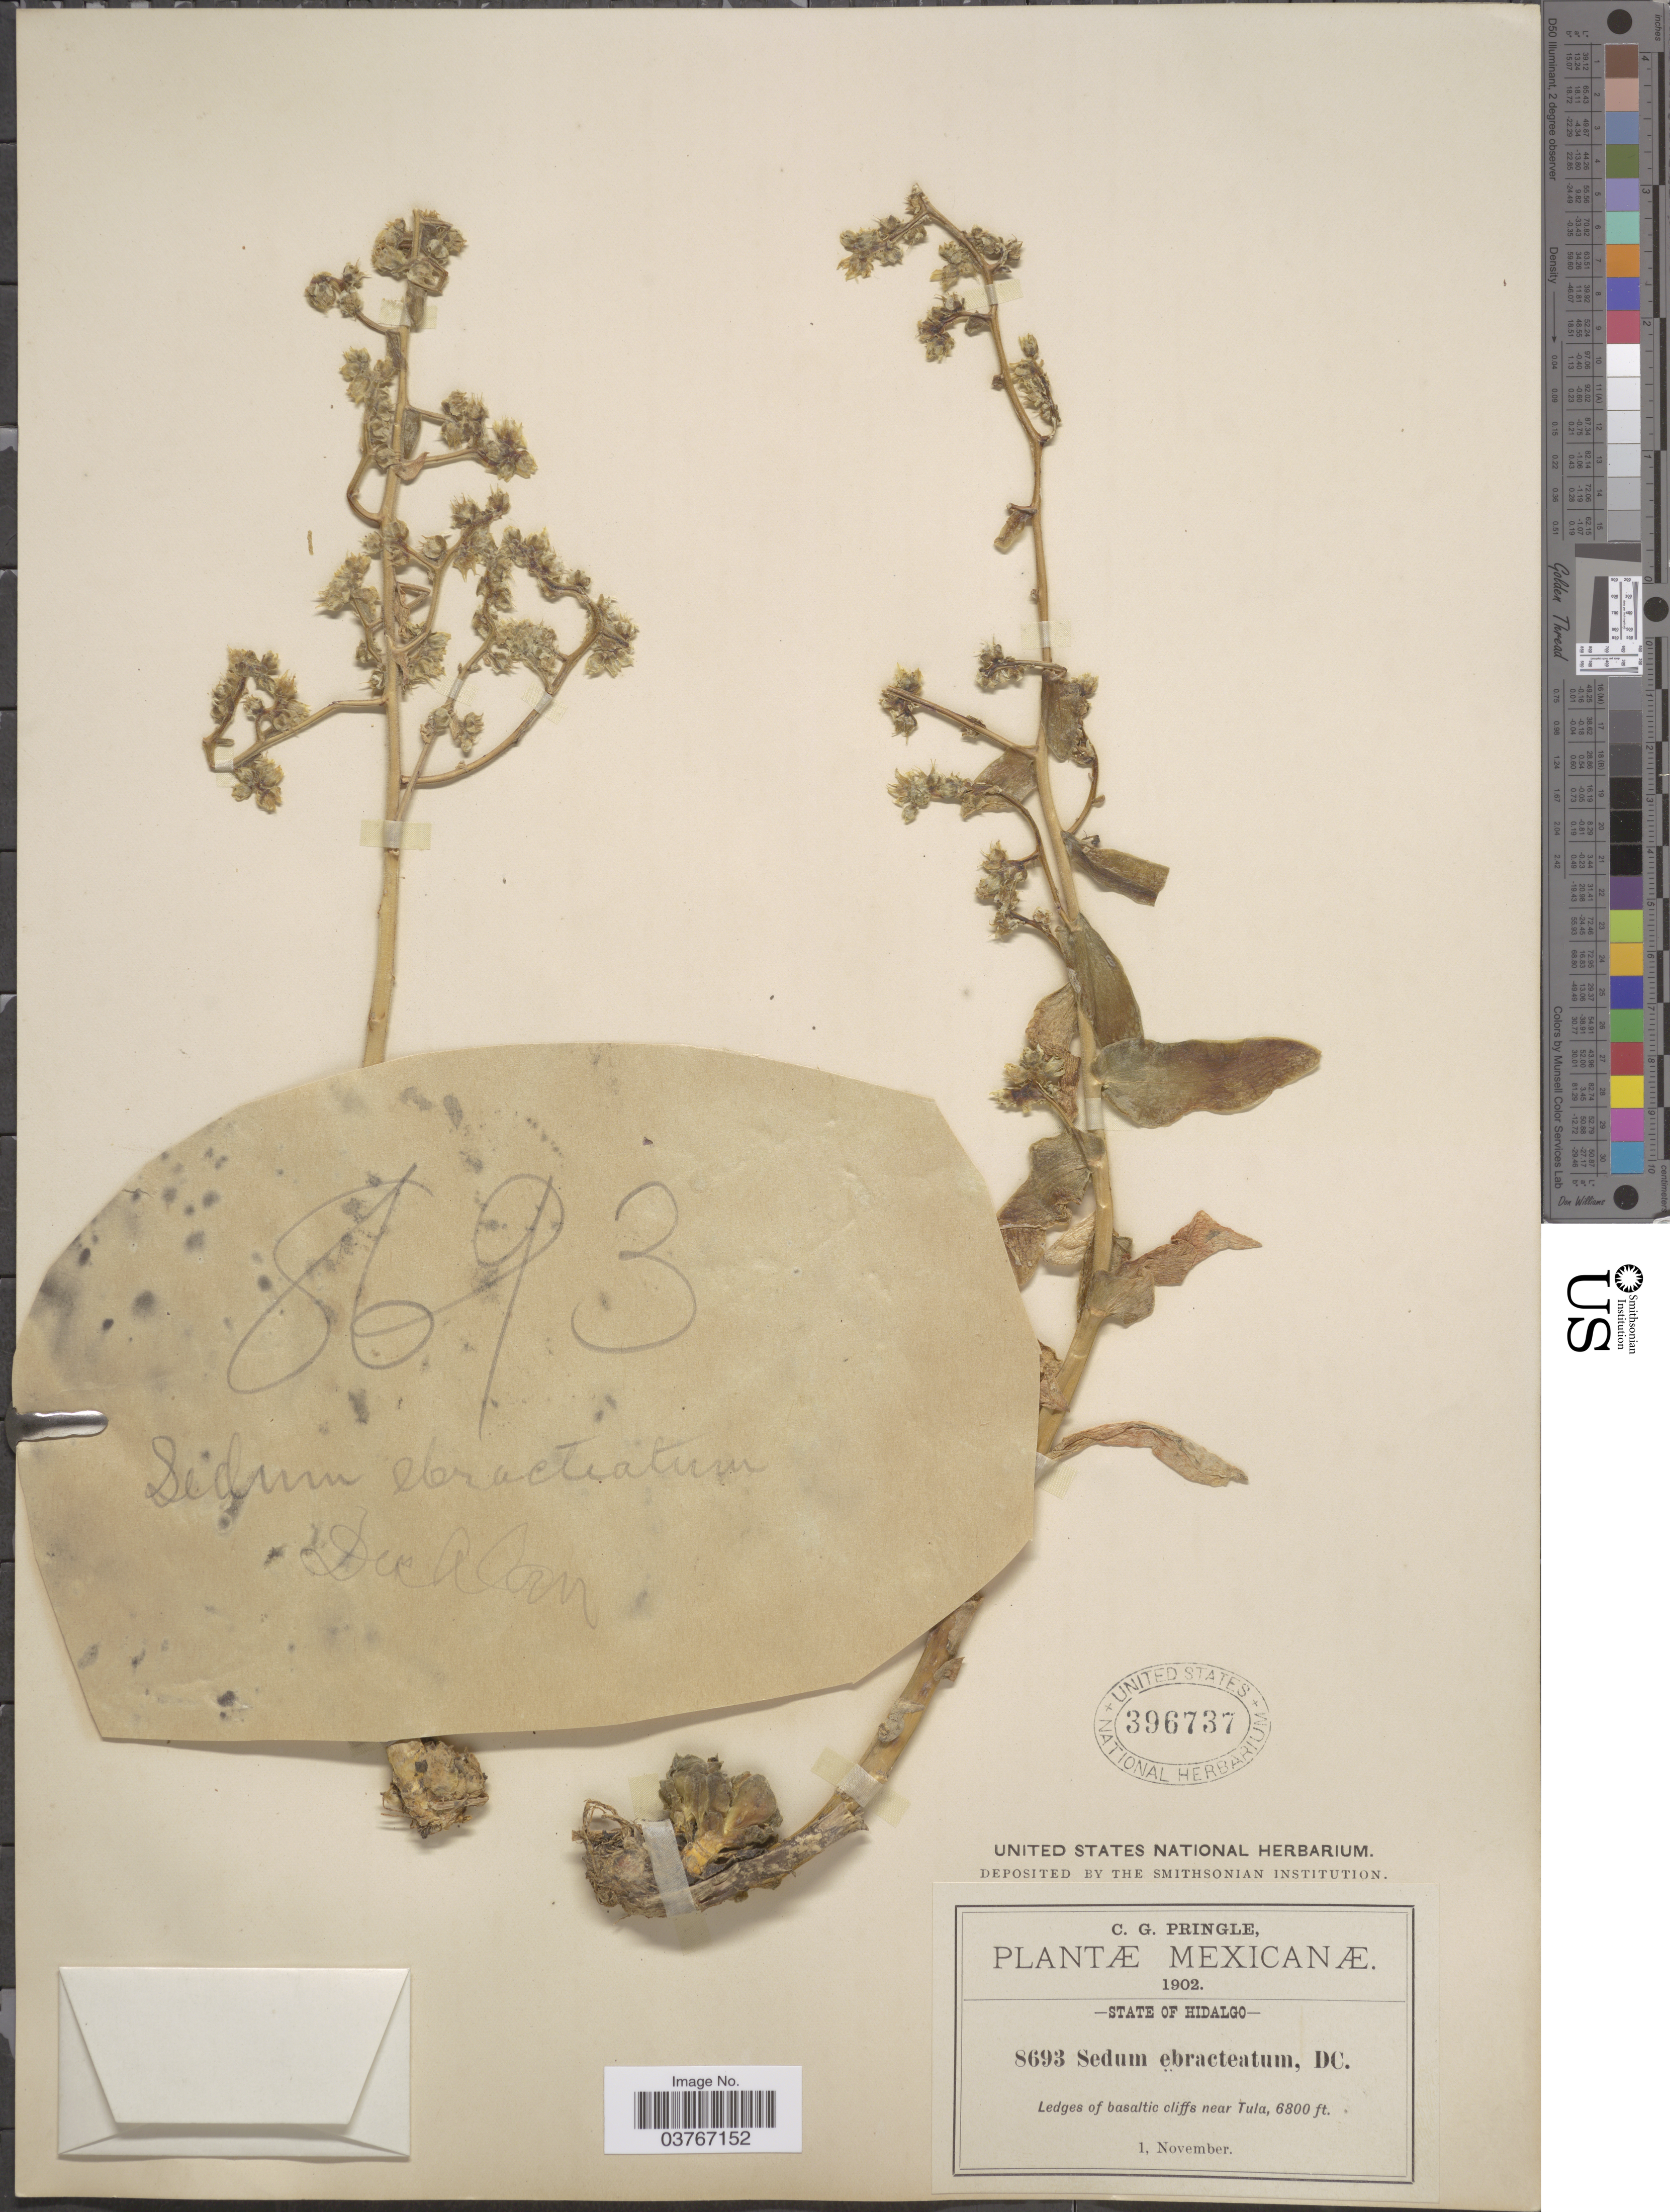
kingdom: Plantae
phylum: Tracheophyta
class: Magnoliopsida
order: Saxifragales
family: Crassulaceae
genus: Sedum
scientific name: Sedum ebracteatum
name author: Moc. & Sessé ex DC.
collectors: C. G. Pringle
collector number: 8693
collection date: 1902-11-01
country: Mexico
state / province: Hidalgo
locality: Ledges of basaltic cliffs near Tula.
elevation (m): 2073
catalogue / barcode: US 396737